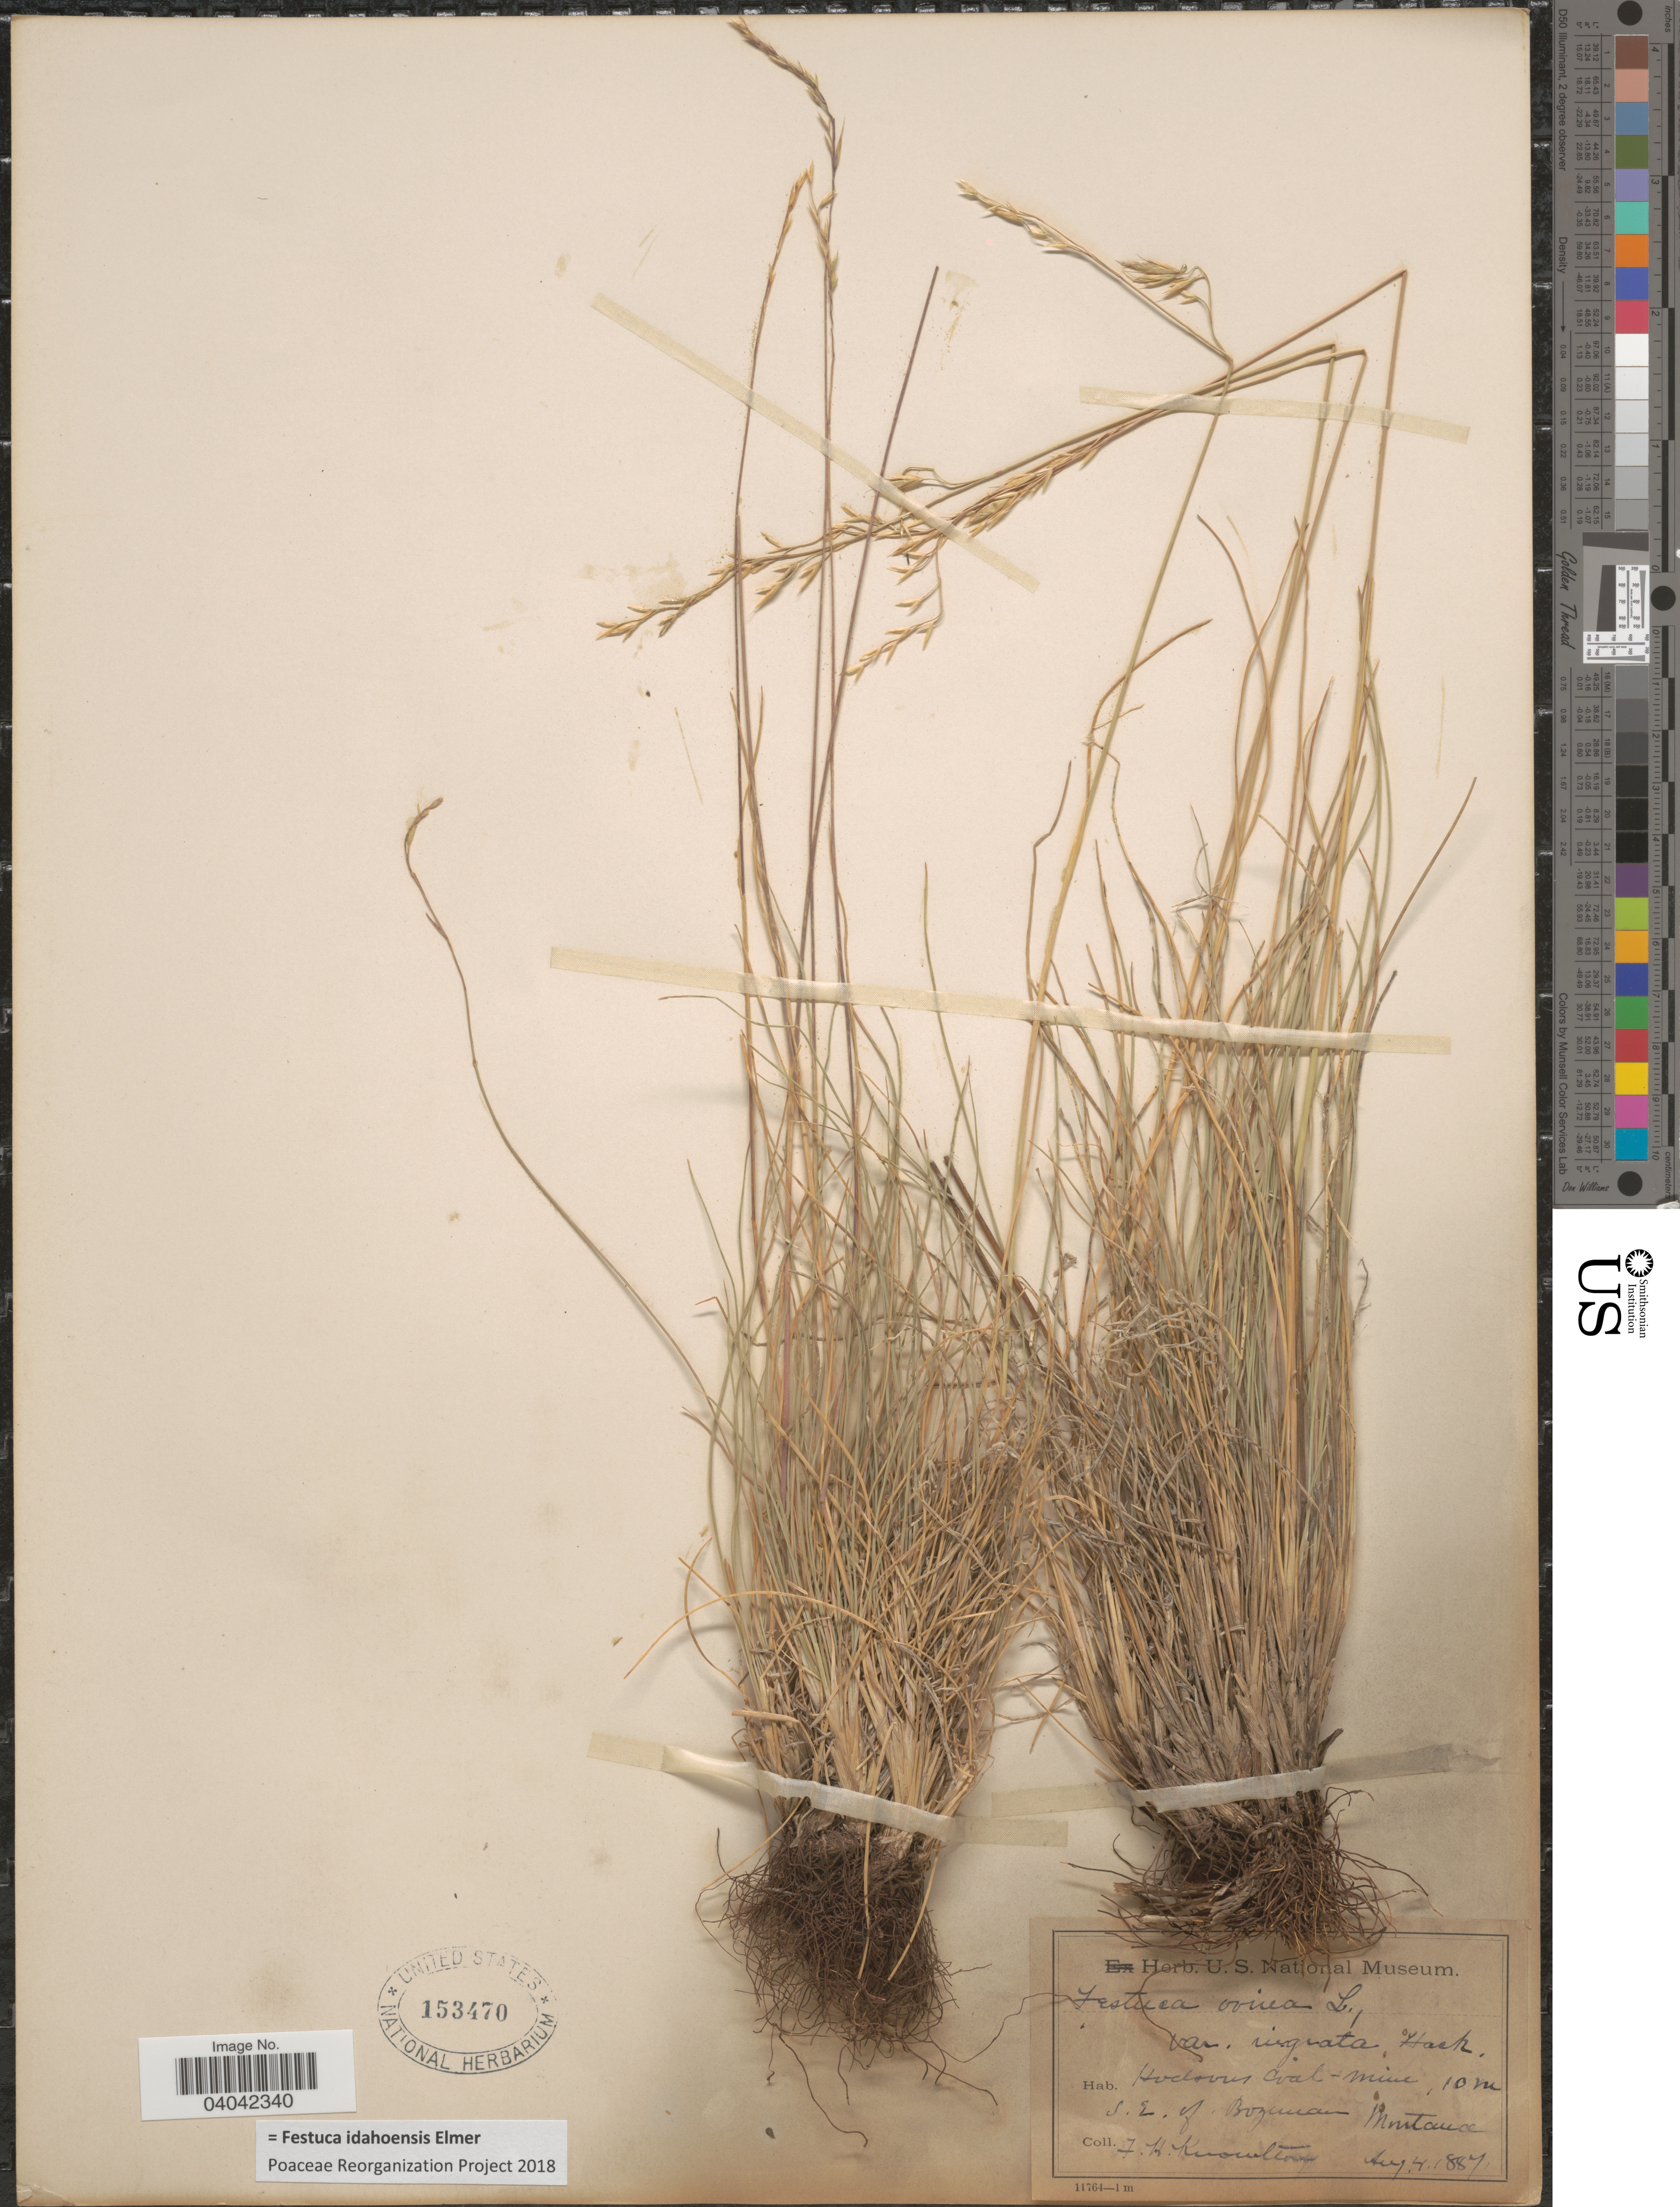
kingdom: Plantae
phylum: Tracheophyta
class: Liliopsida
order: Poales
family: Poaceae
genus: Festuca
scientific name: Festuca idahoensis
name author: Elmer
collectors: F. H. Knowlton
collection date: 1887-08-04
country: United States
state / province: Montana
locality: Hudsons Coal-Mine, 10 mi S. E. of Bozeman.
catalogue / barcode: US 153470